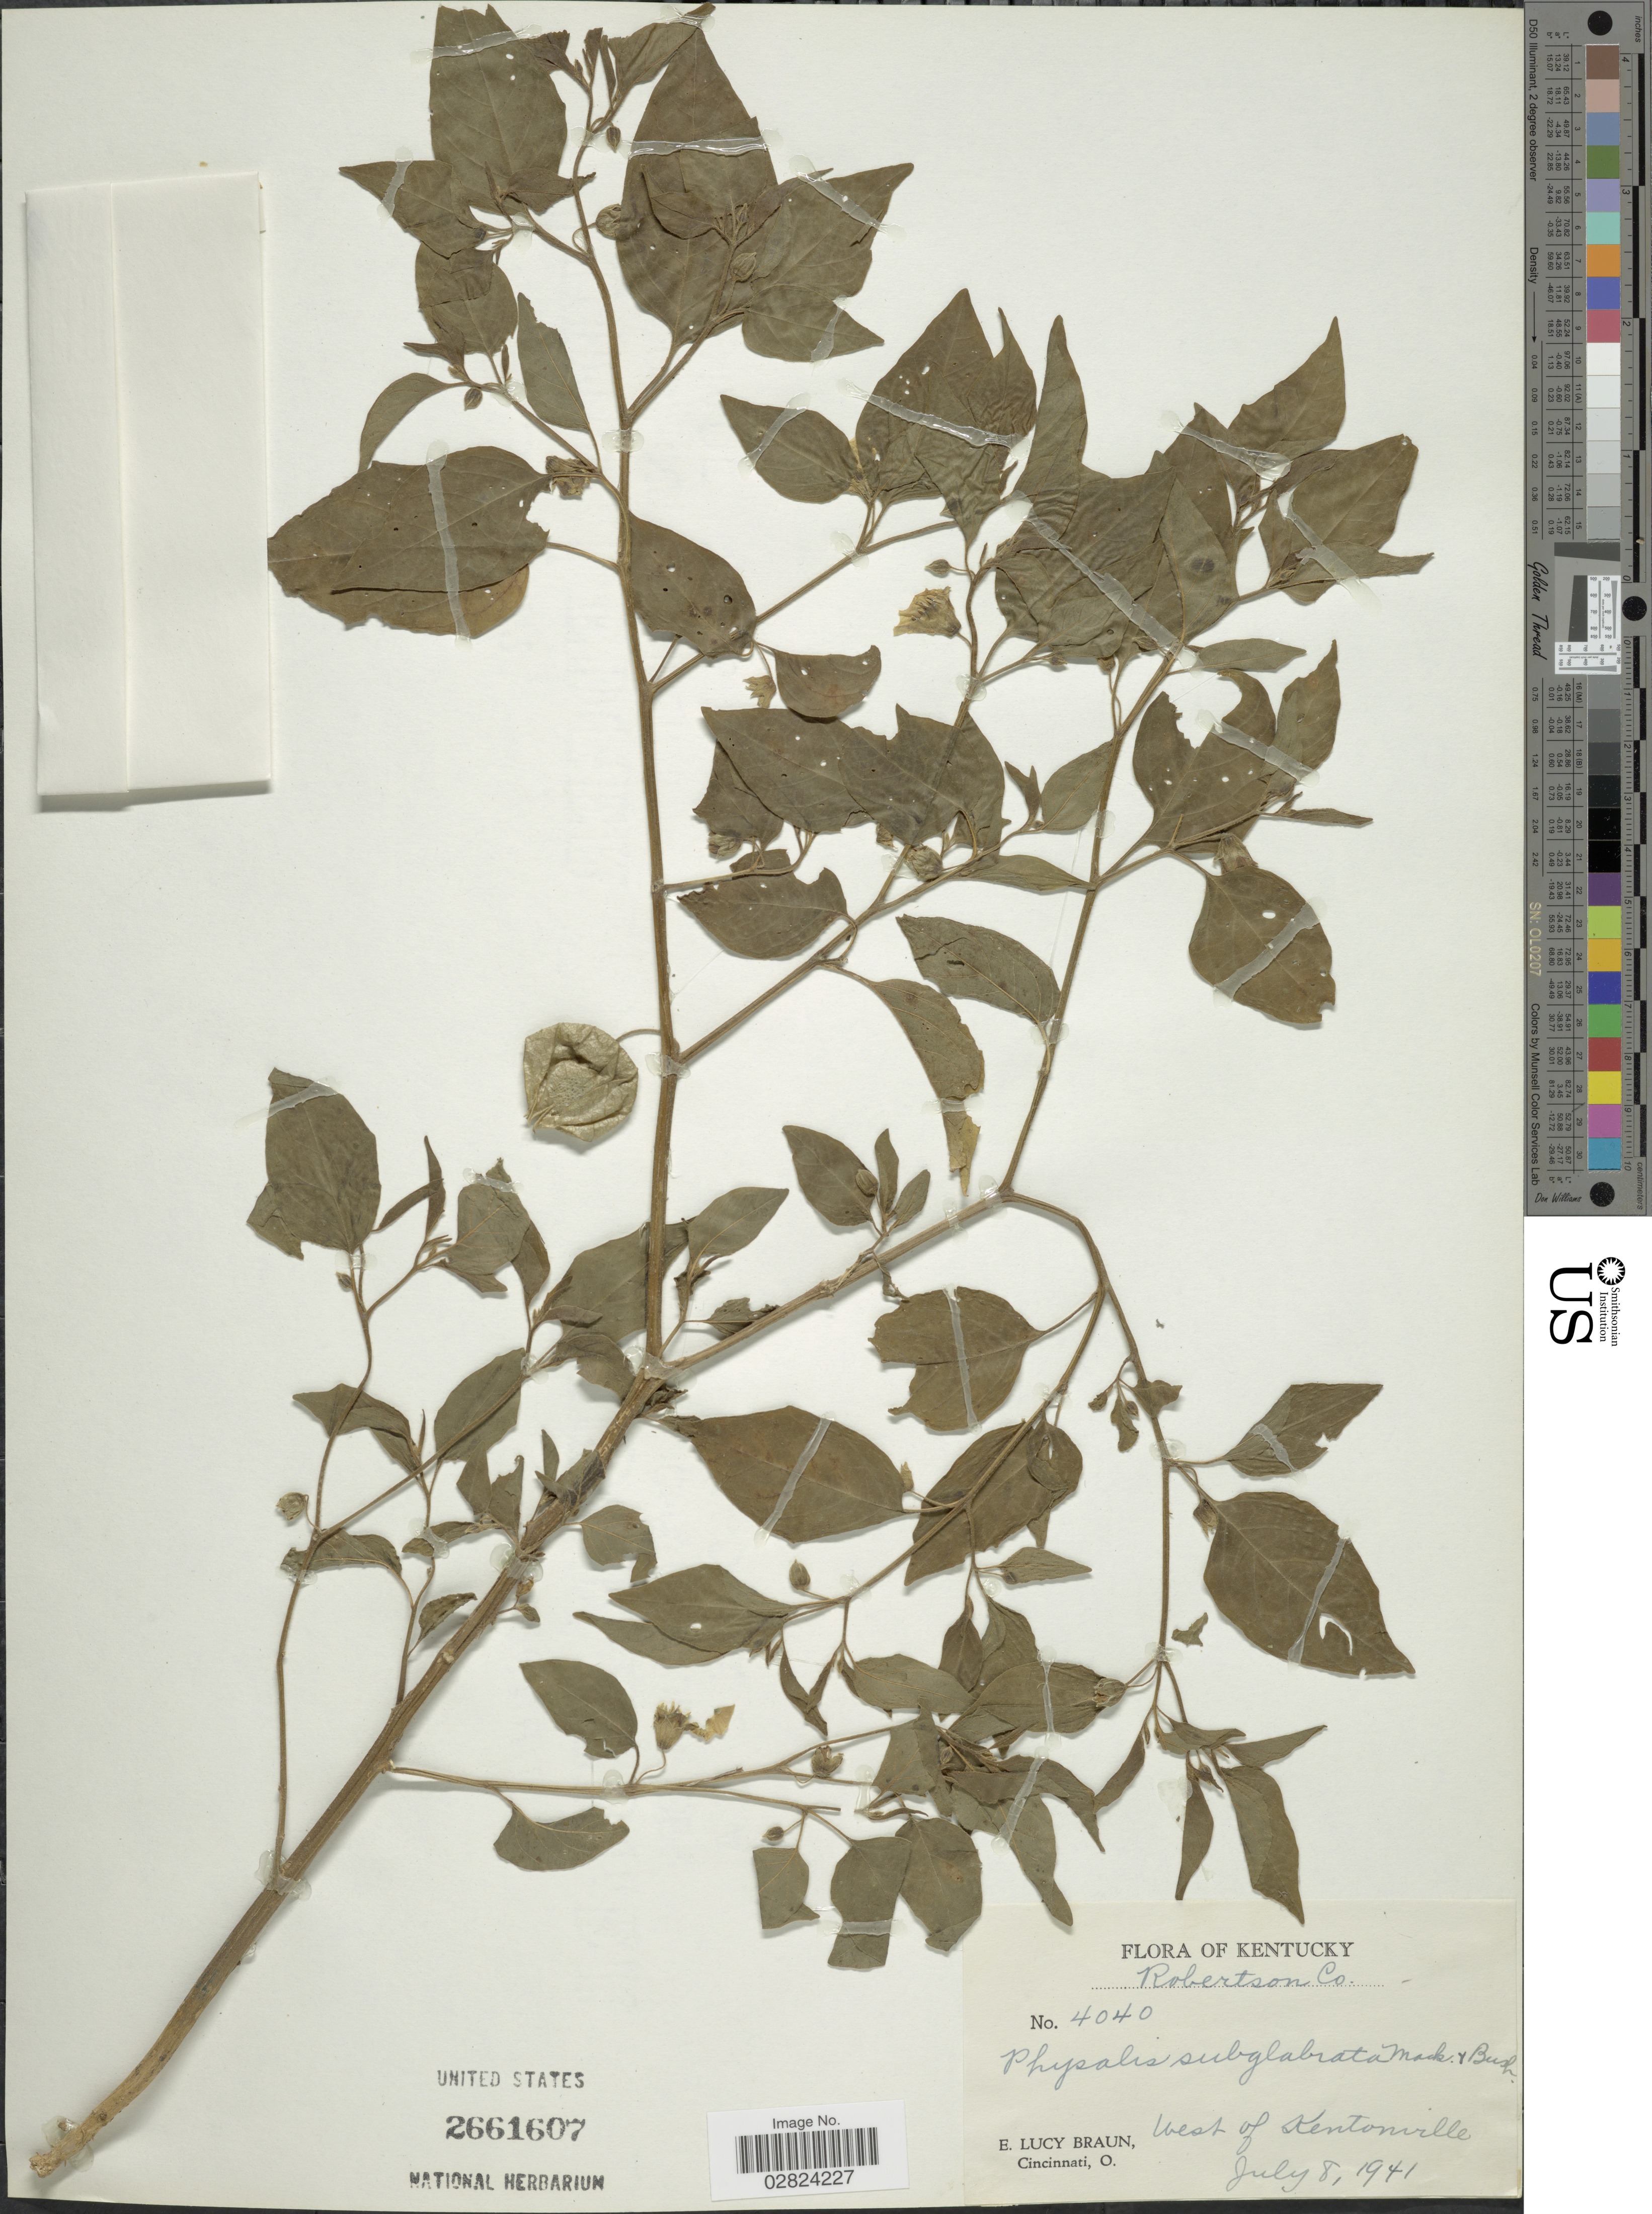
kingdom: Plantae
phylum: Tracheophyta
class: Magnoliopsida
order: Solanales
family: Solanaceae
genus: Physalis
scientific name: Physalis subglabrata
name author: Mack. & Bush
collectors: E. L. Braun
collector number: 4040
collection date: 1941-07-08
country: United States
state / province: Kentucky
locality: Robertson Co. West of Kentonville.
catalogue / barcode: US 2661607